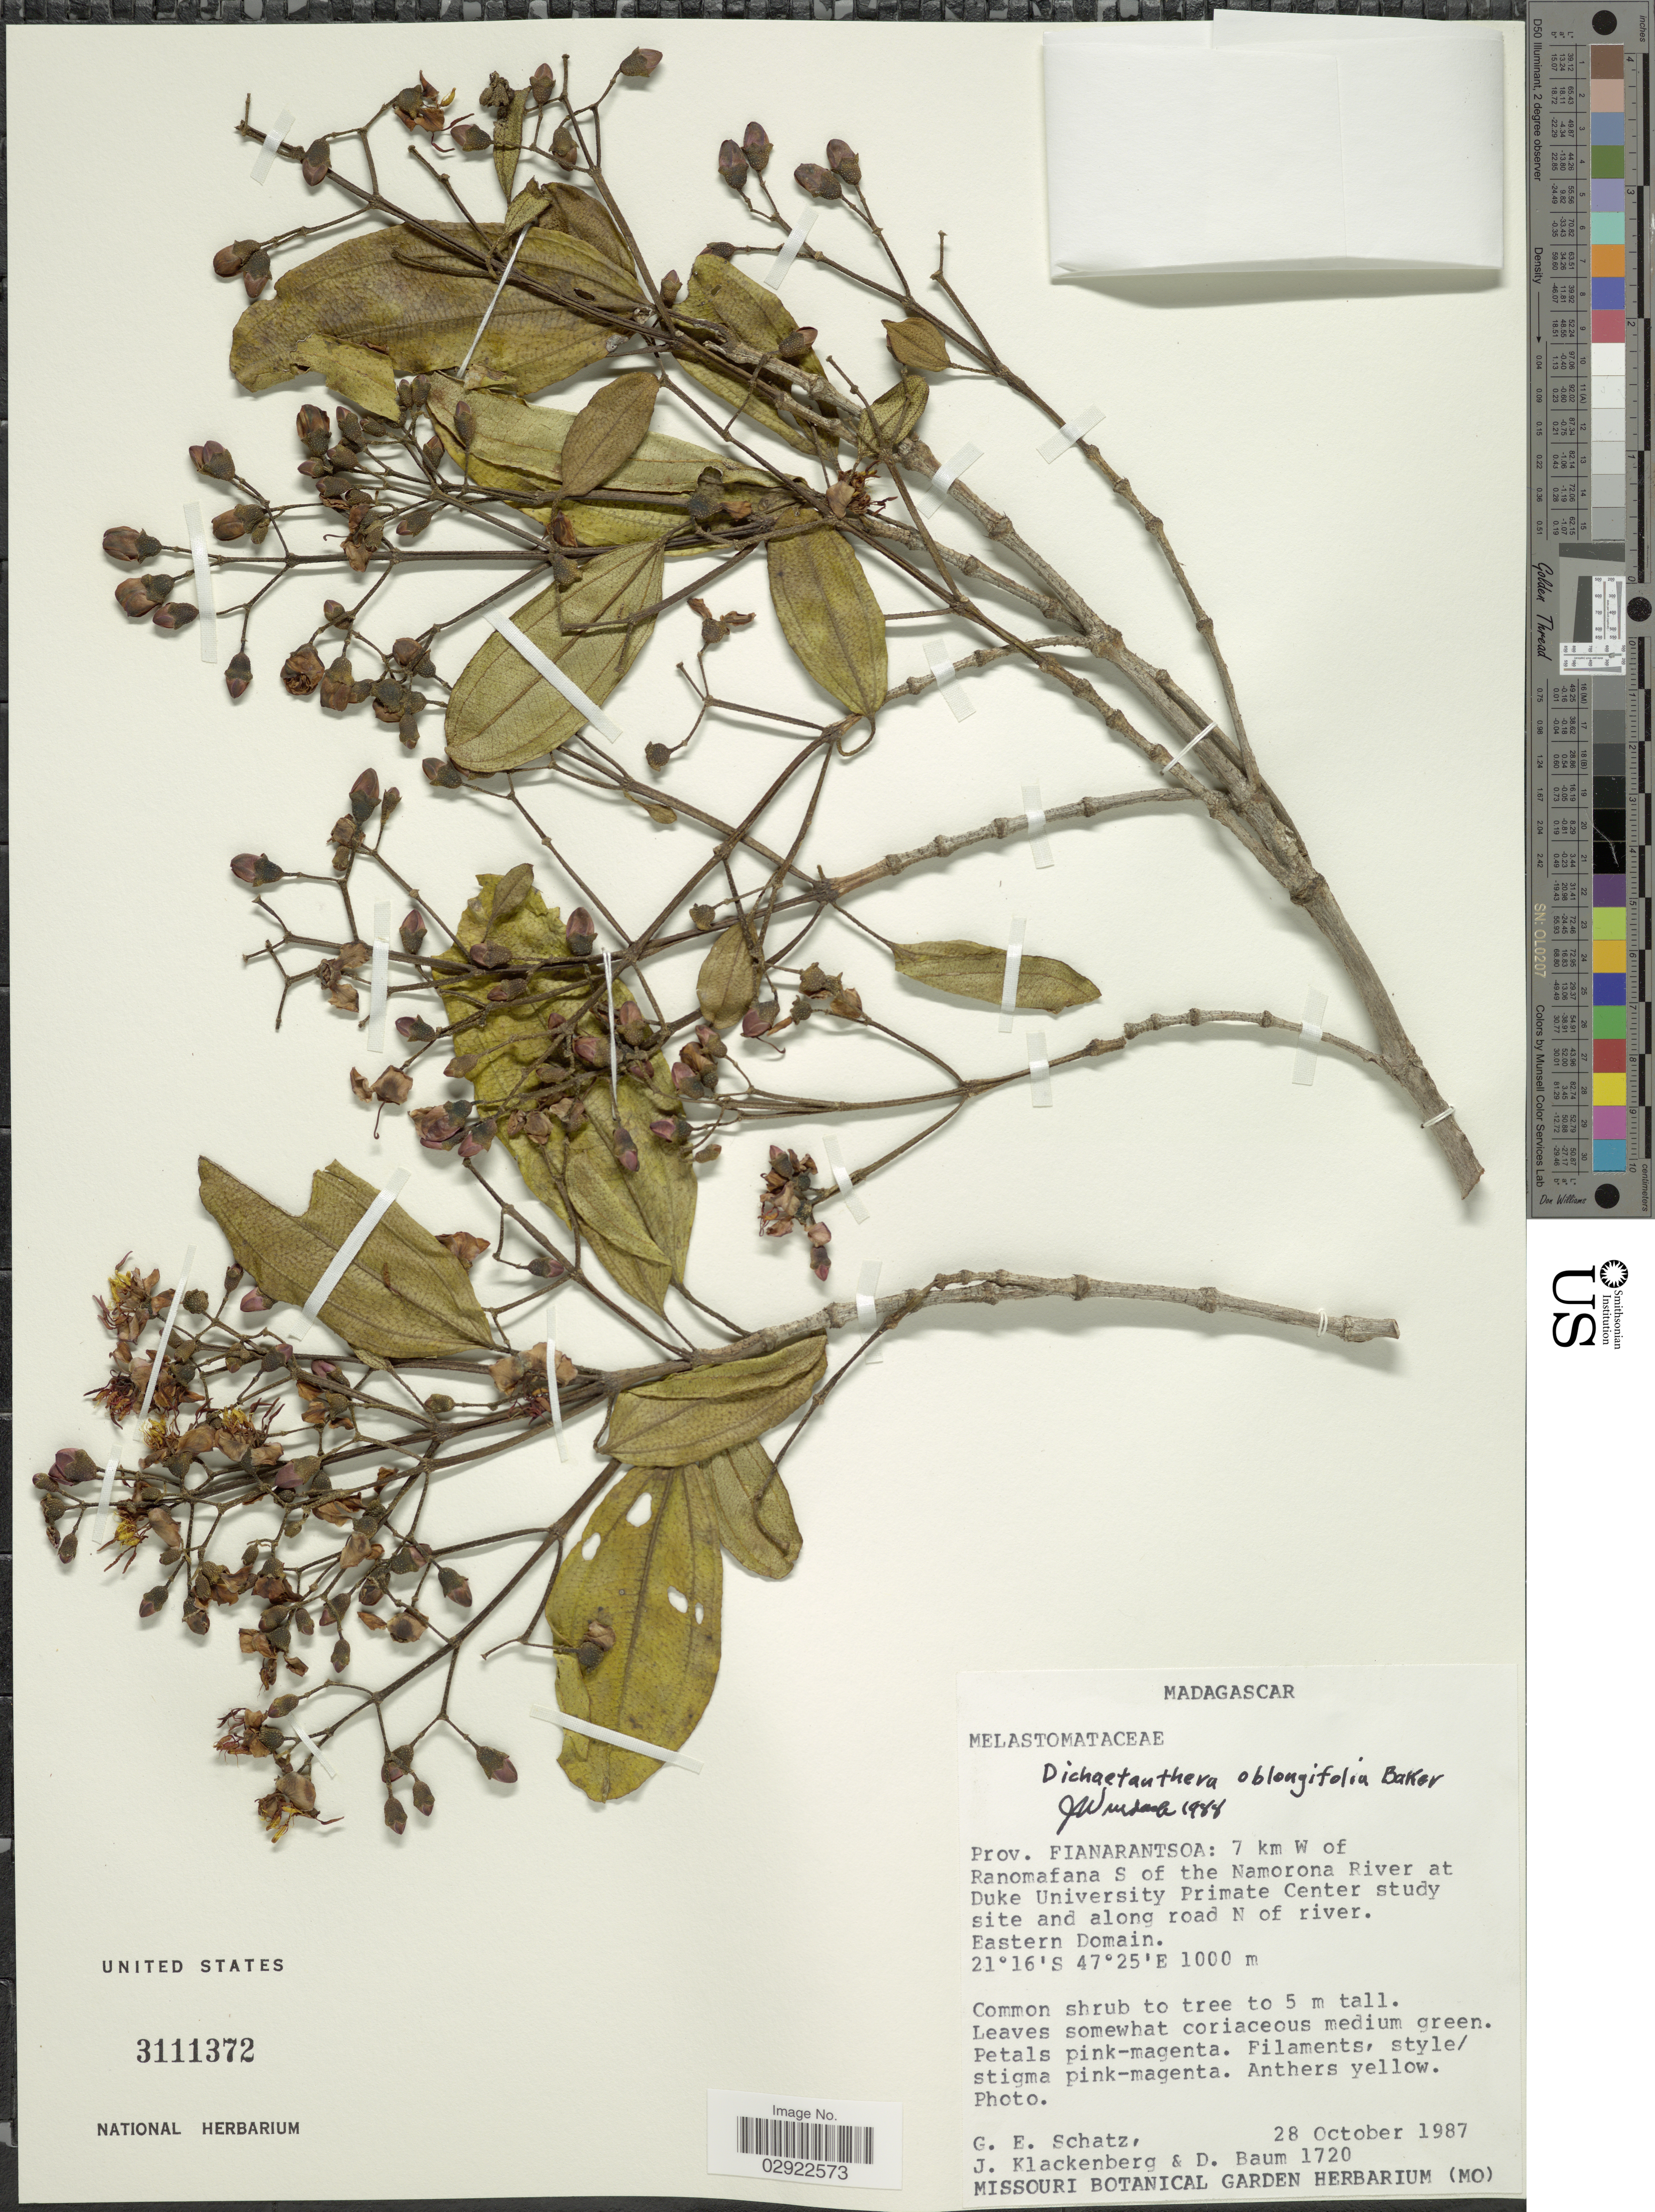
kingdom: Plantae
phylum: Tracheophyta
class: Magnoliopsida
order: Myrtales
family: Melastomataceae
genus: Dichaetanthera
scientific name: Dichaetanthera oblongifolia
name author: Baker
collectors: G. Schatz, J. Klackenberg & D. Baum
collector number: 1720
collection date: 1987-10-28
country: Madagascar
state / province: Vatovavy Fitovinany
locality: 7 km W of Ranomafana S of the Namorona River at Duke University Primate Center study site and along road N of river. Eastern Domain.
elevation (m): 1000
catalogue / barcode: US 3111372